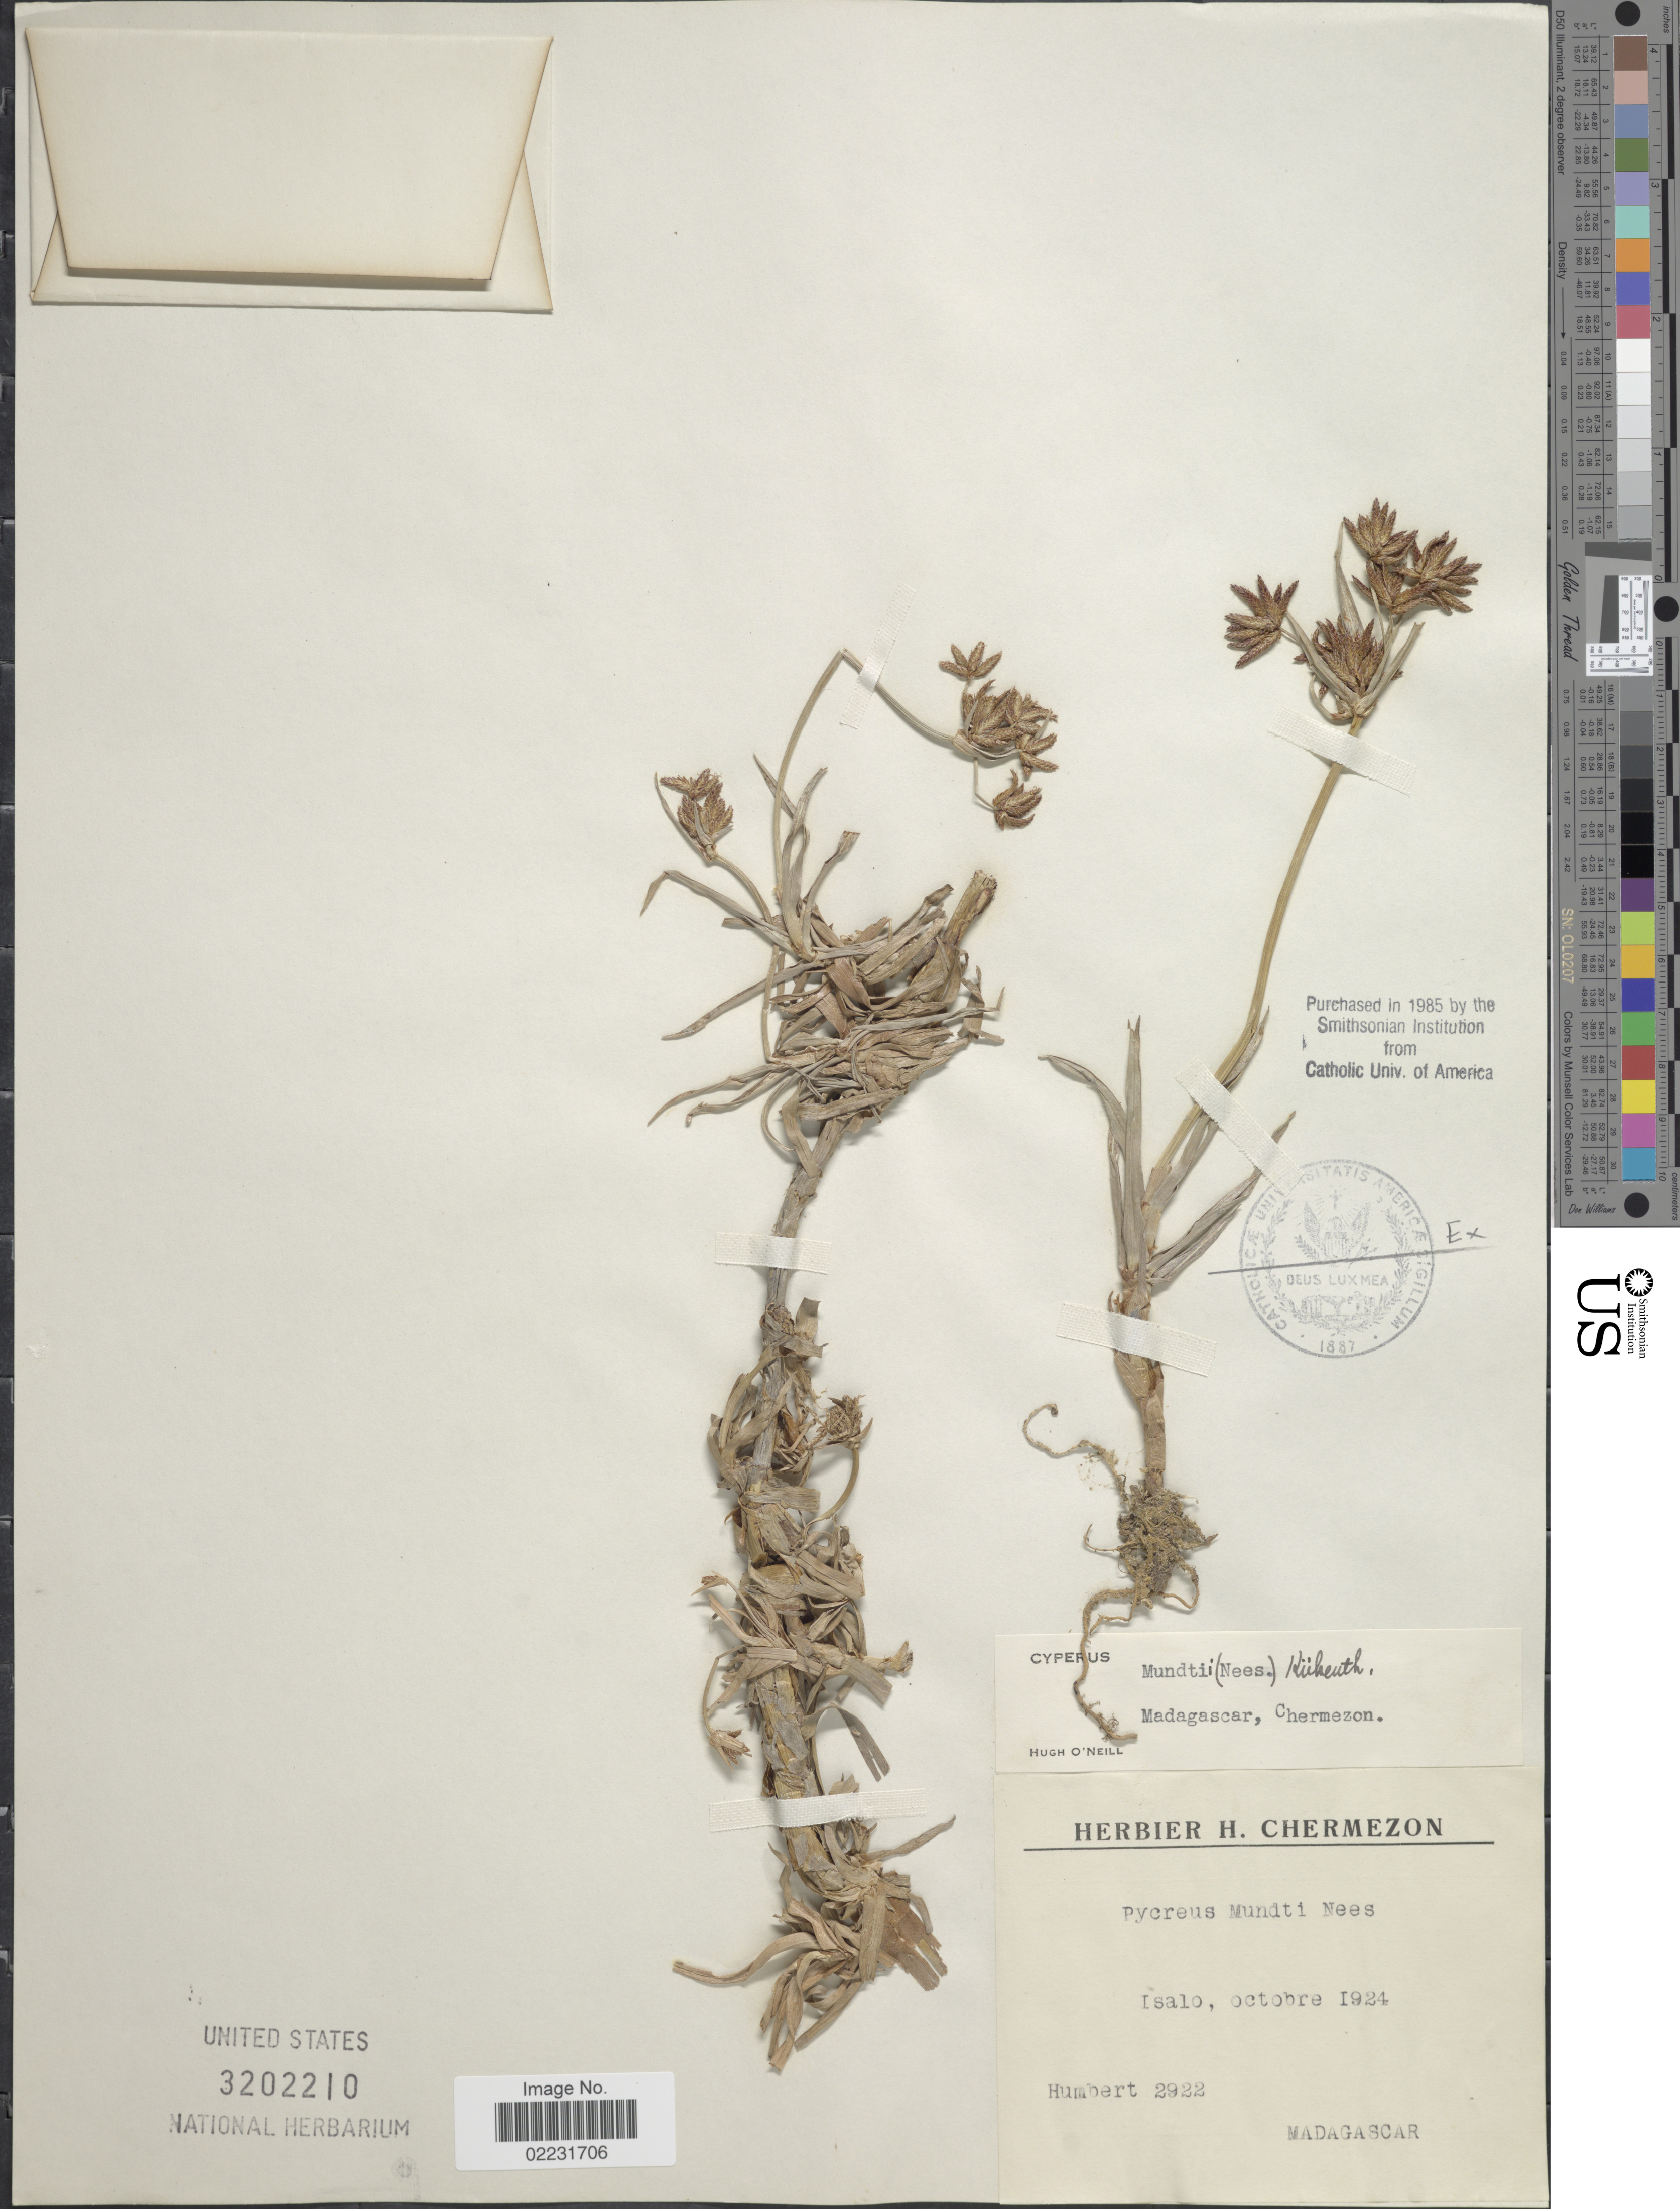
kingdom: Plantae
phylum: Tracheophyta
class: Liliopsida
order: Poales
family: Cyperaceae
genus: Cyperus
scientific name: Cyperus mundtii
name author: (Nees) Kunth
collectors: H. Humbert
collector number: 2922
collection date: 1924-10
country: Madagascar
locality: Isalo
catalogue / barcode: US 3202210